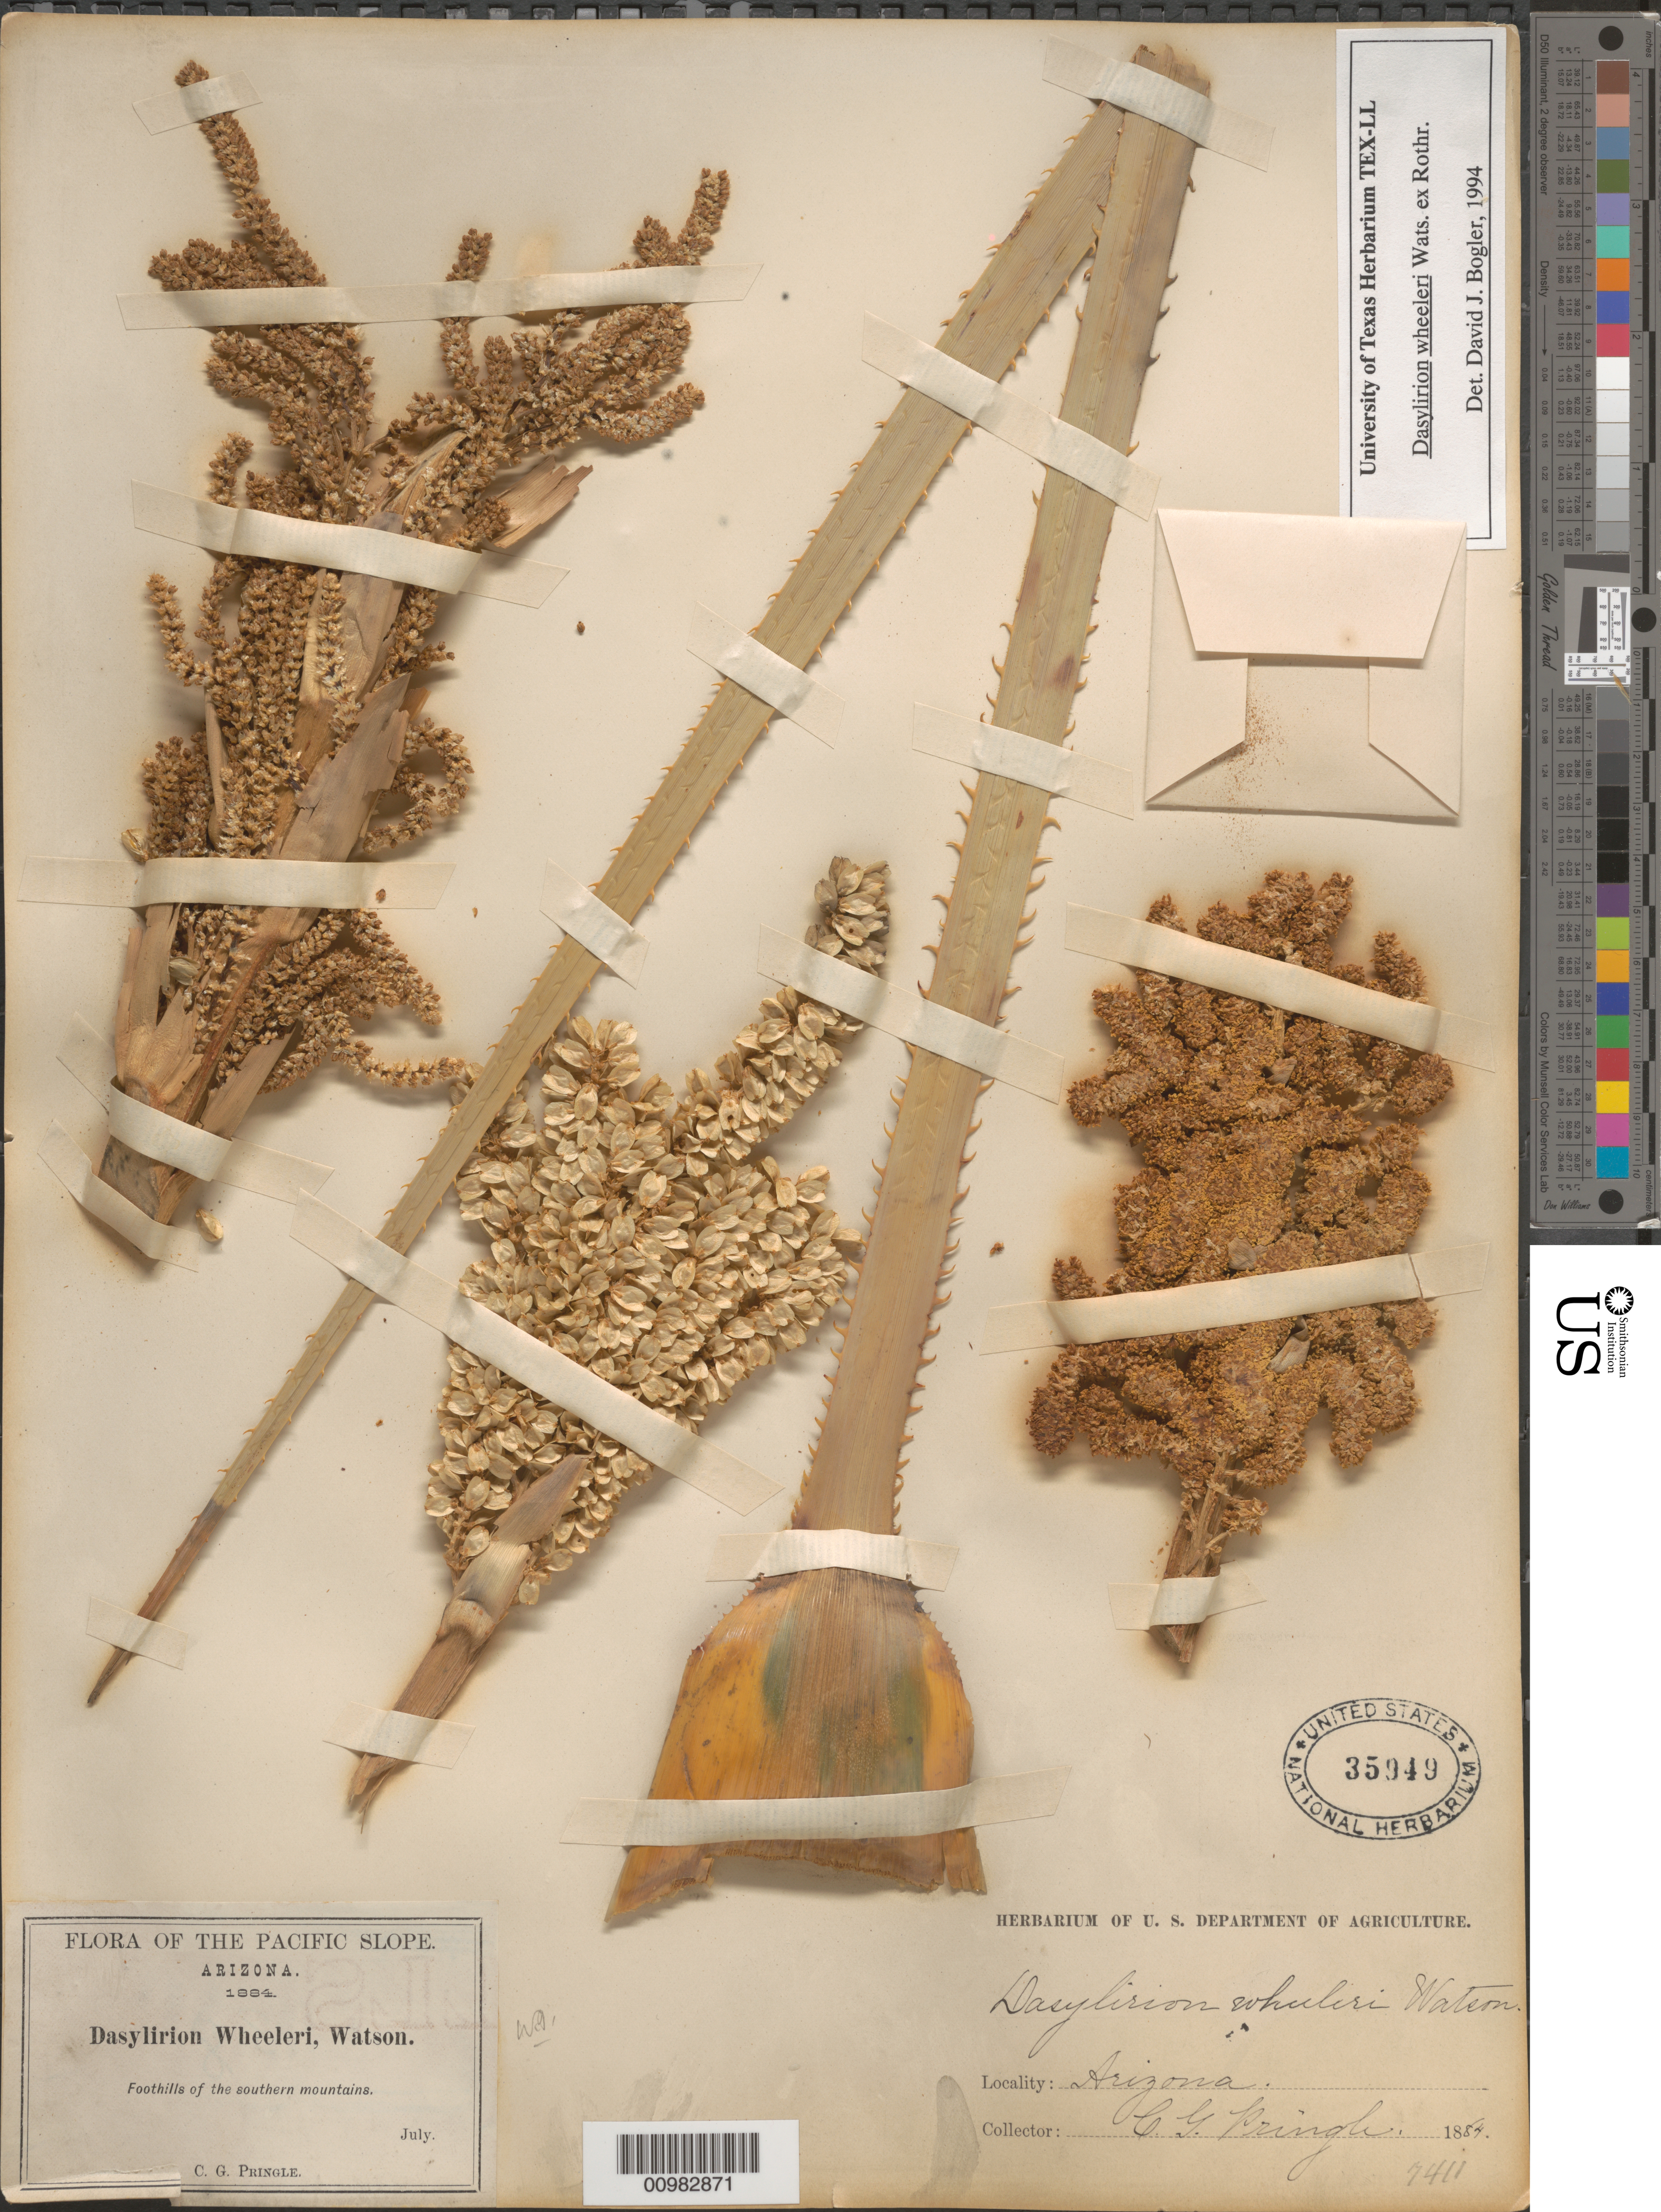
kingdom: Plantae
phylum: Tracheophyta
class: Liliopsida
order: Asparagales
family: Asparagaceae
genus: Dasylirion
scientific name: Dasylirion wheeleri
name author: S. Watson ex Rothr.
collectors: C. G. Pringle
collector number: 7411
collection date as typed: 1887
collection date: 1887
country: United States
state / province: Arizona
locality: Foothills of the southern mountains.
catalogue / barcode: US 35949